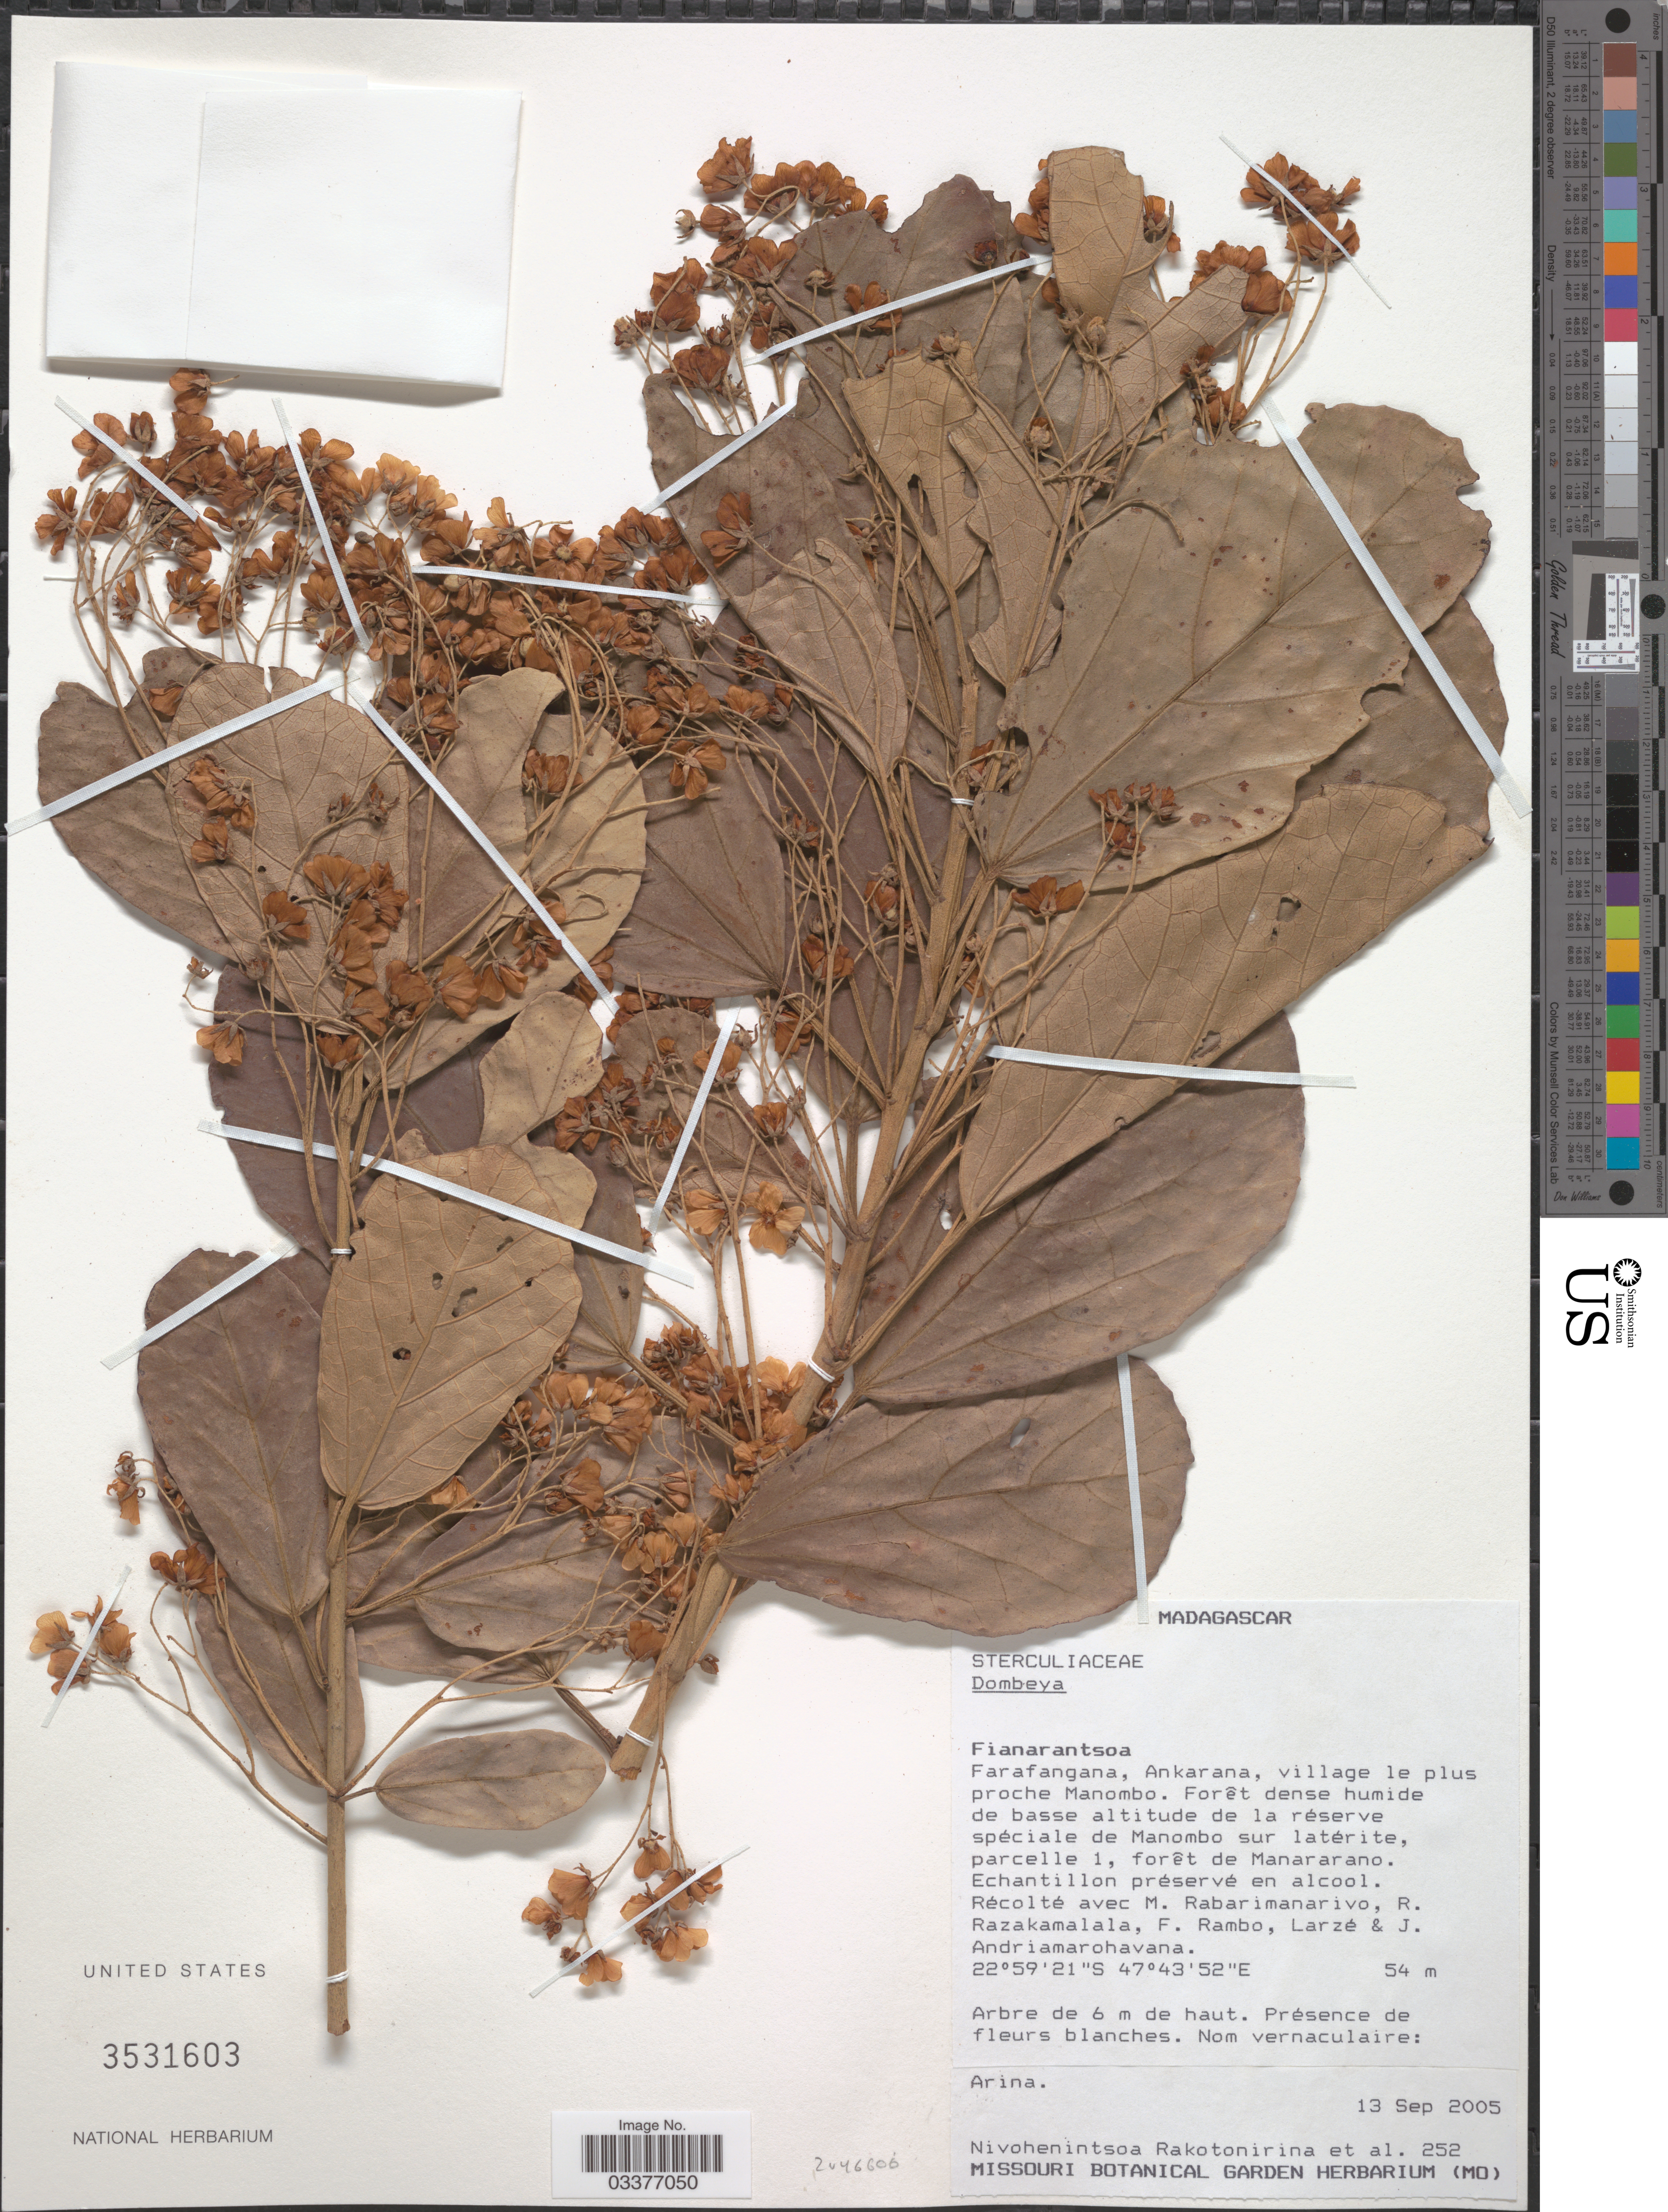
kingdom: Plantae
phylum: Tracheophyta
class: Magnoliopsida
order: Malvales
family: Malvaceae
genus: Dombeya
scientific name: Dombeya sp.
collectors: N. Rakotonirina, M. Rabarimanarivo, R. Razakamalala, F. Rambo & et al.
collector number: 252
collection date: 2005-09-13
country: Madagascar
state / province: Atsimo-Atsinanana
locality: Farafangana, Ankarana, village le plus proche Manombo. Forêt dense humide de basse altitude de la réserve spéciale de Manombo sur latérite, parcelle 1, forêt de Manararano.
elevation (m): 54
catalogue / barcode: US 3531603